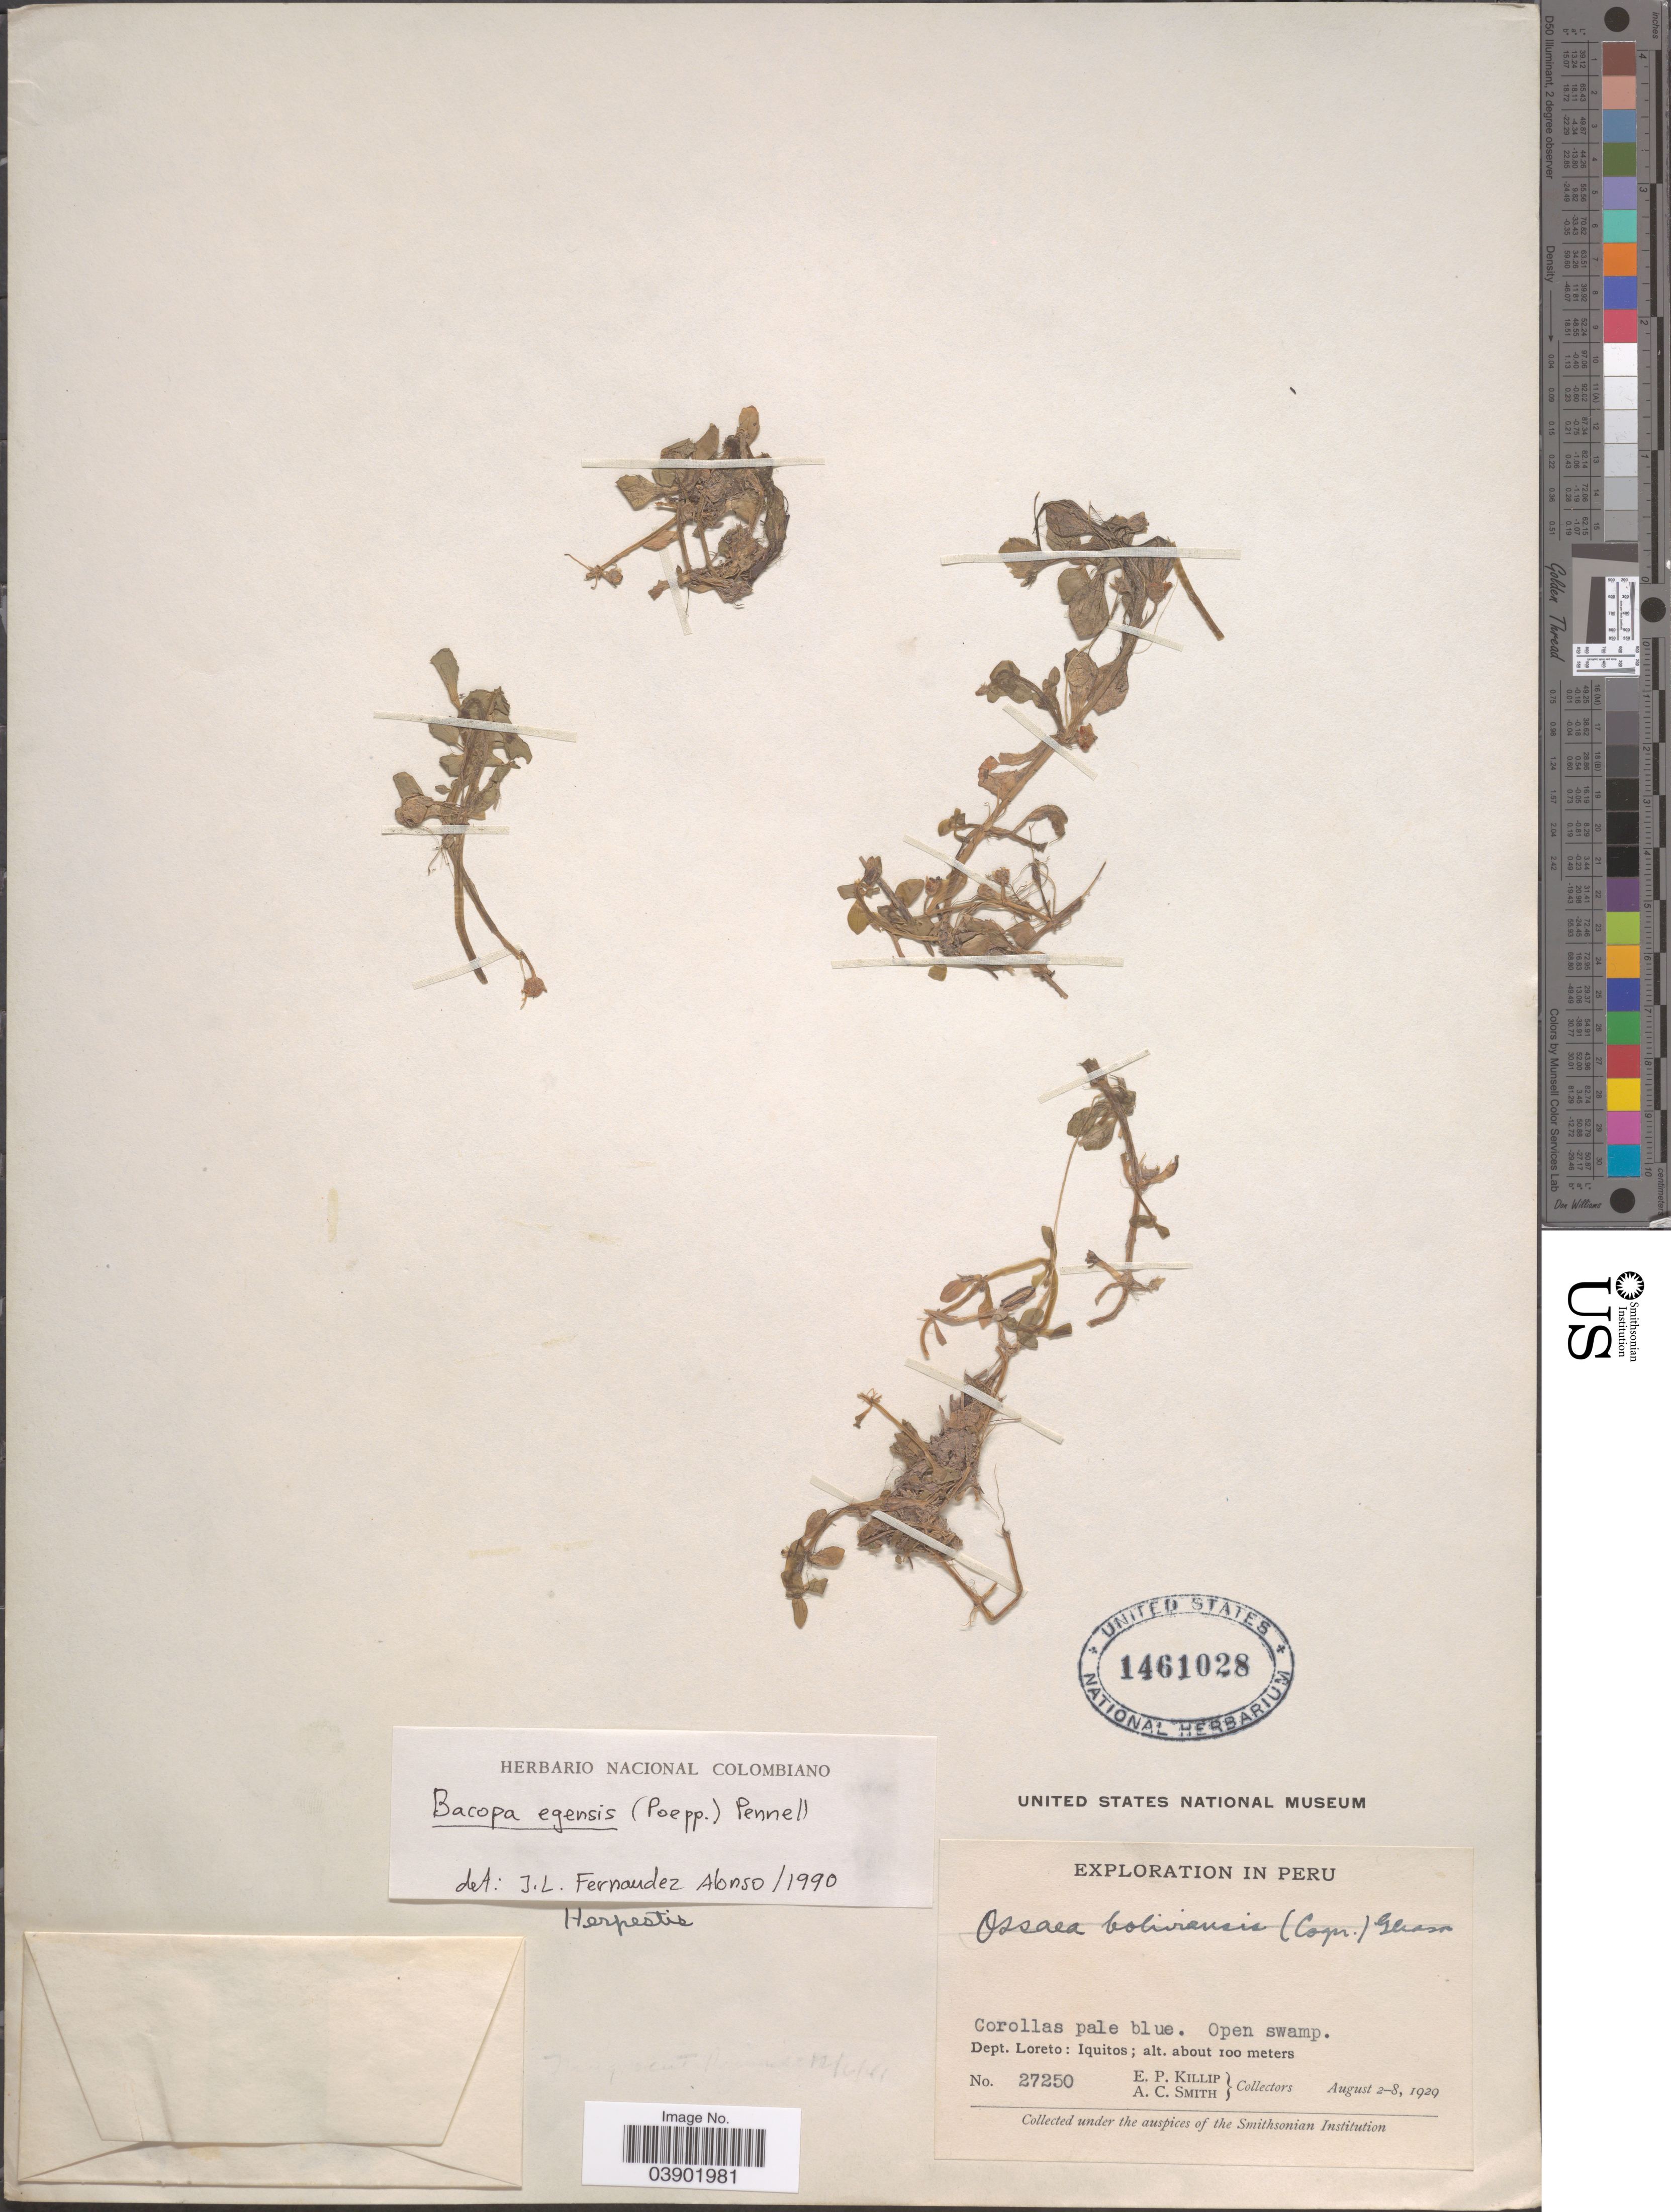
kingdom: Plantae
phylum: Tracheophyta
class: Magnoliopsida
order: Lamiales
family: Plantaginaceae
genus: Bacopa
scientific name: Bacopa egensis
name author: (Poepp.) Pennell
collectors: E. P. Killip & A. C. Smith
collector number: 27250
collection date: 1929-08-02/1929-08-08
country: Peru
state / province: Loreto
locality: Dept. Loreto: Iquitos.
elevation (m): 100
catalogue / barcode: US 1461028